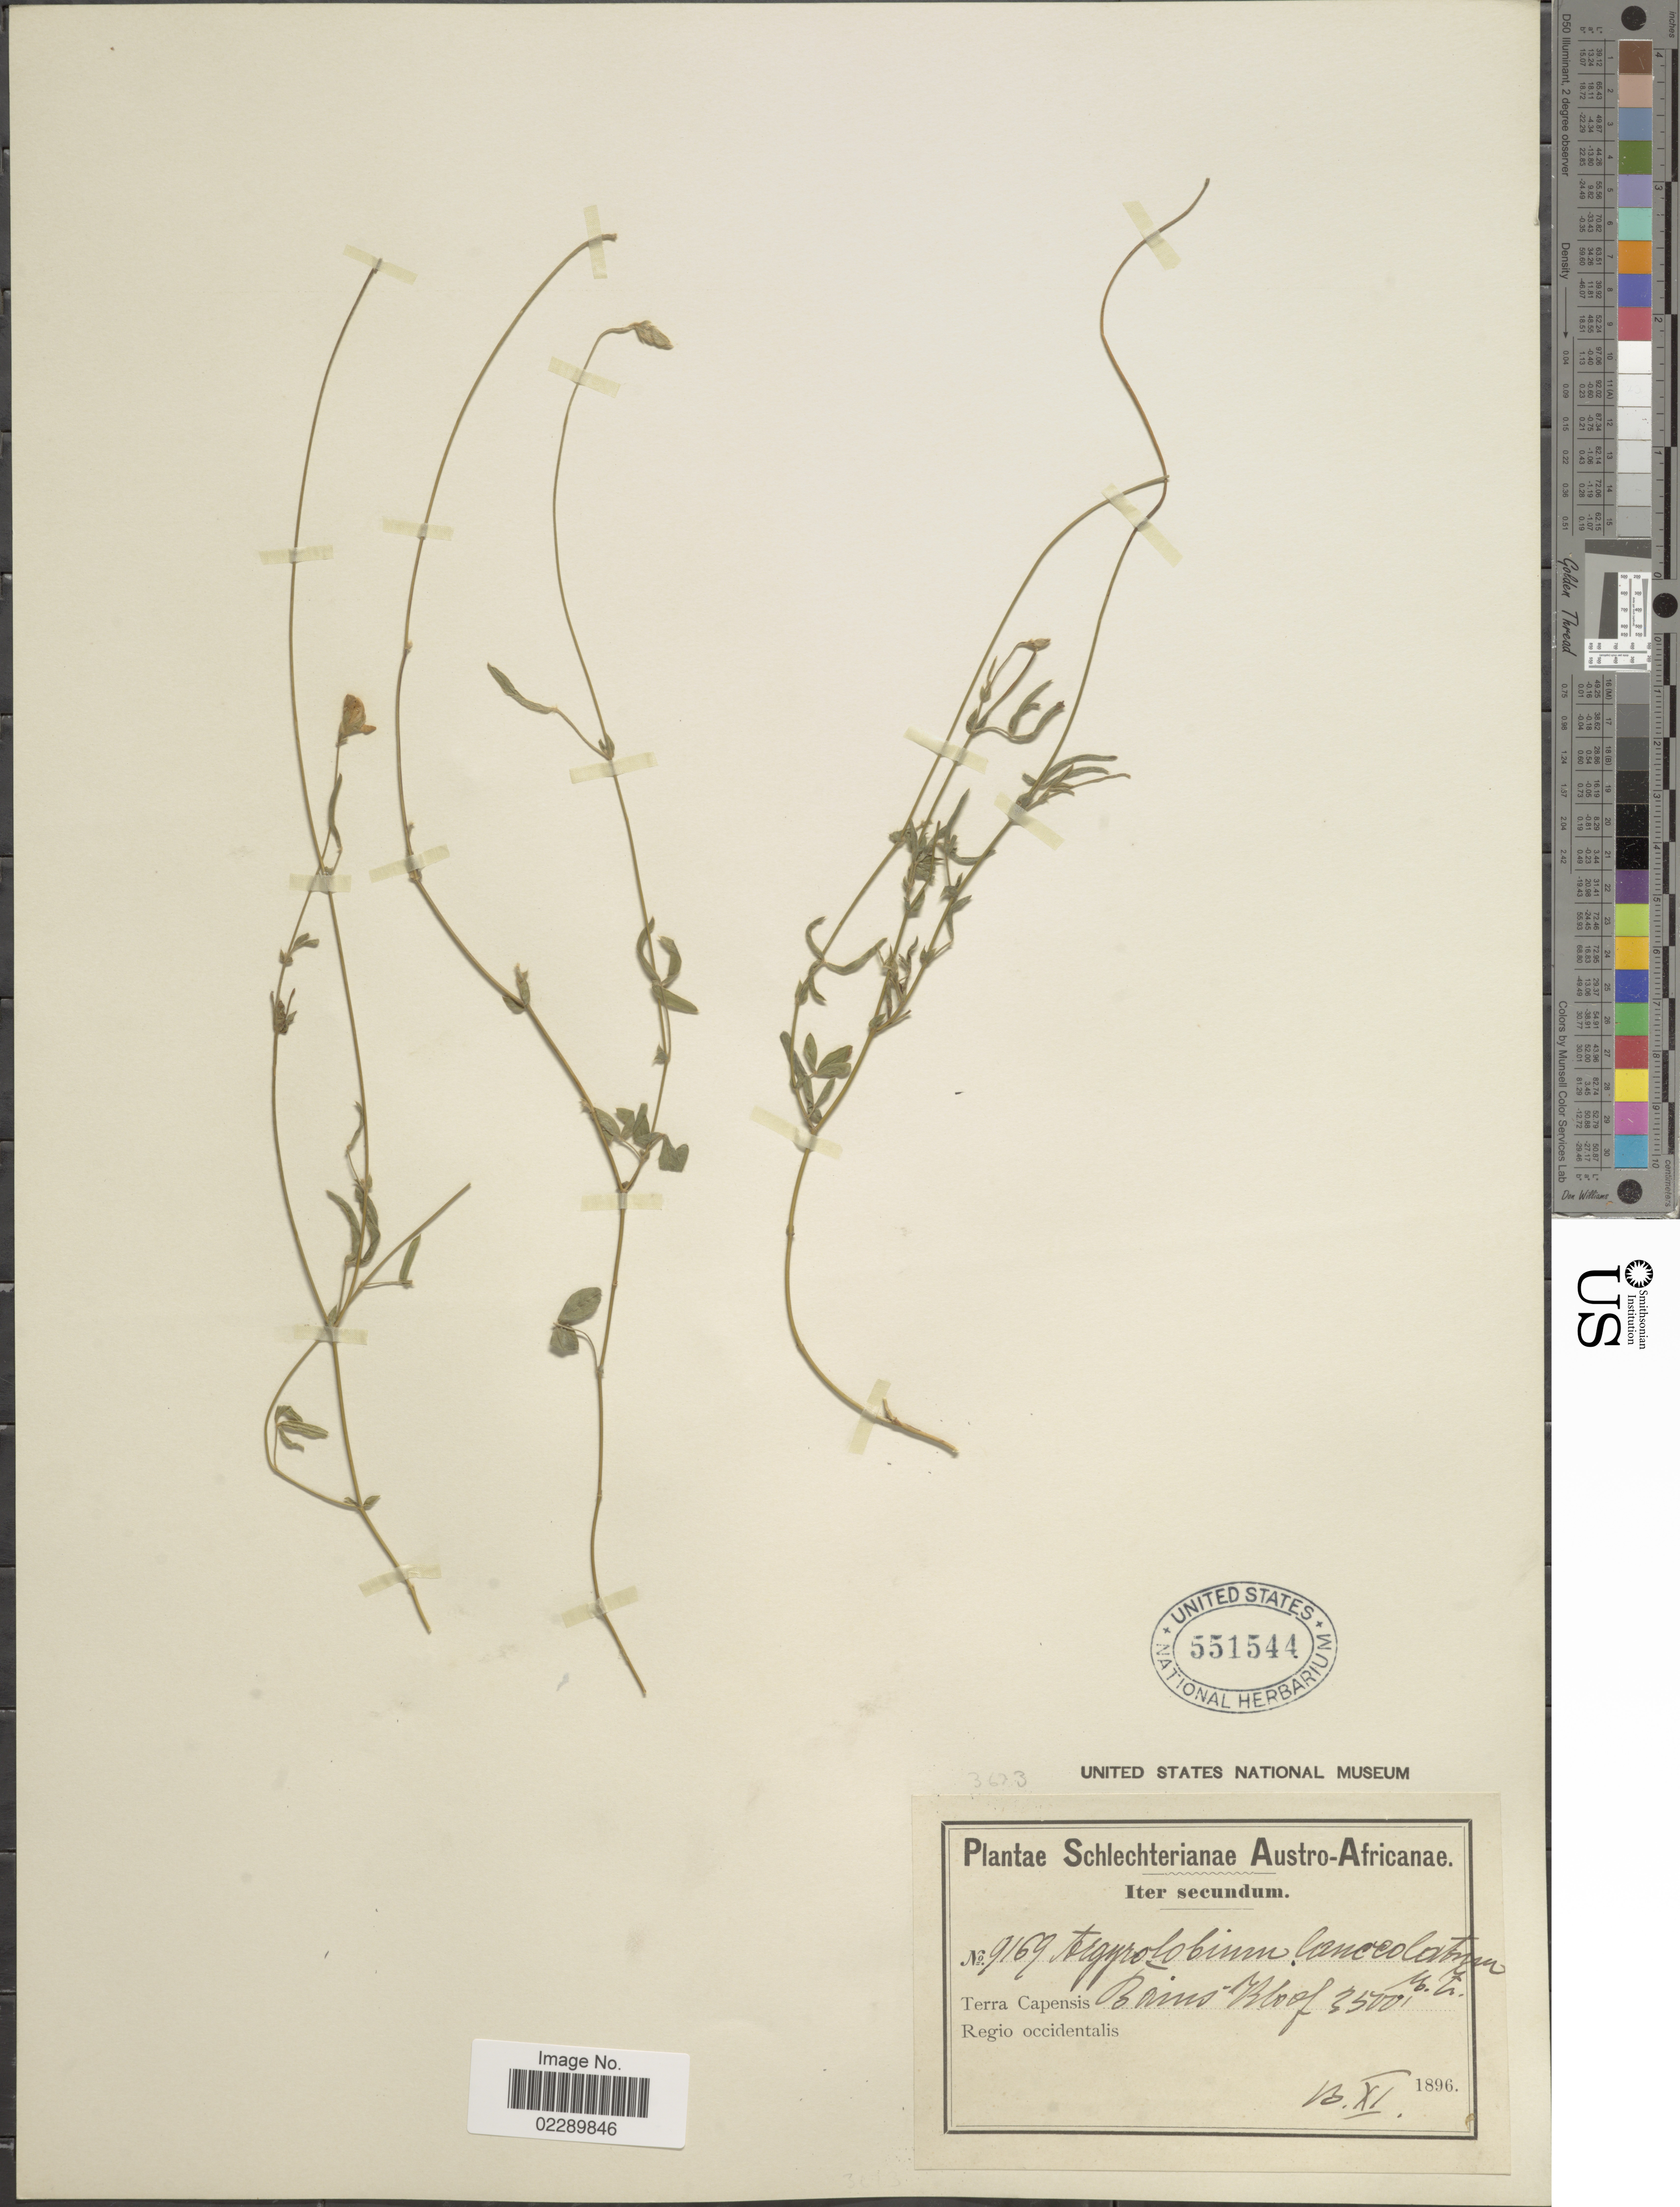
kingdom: Plantae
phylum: Tracheophyta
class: Magnoliopsida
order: Fabales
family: Fabaceae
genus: Argyrolobium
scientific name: Argyrolobium lanceolatum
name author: Eckl. & Zeyh.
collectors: Schlechter, --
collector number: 9169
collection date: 1896-11-13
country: South Africa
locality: Iter secundum. Terra Capensis. Bains Bloof. Regio occidentalis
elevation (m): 1067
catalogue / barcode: US 551544